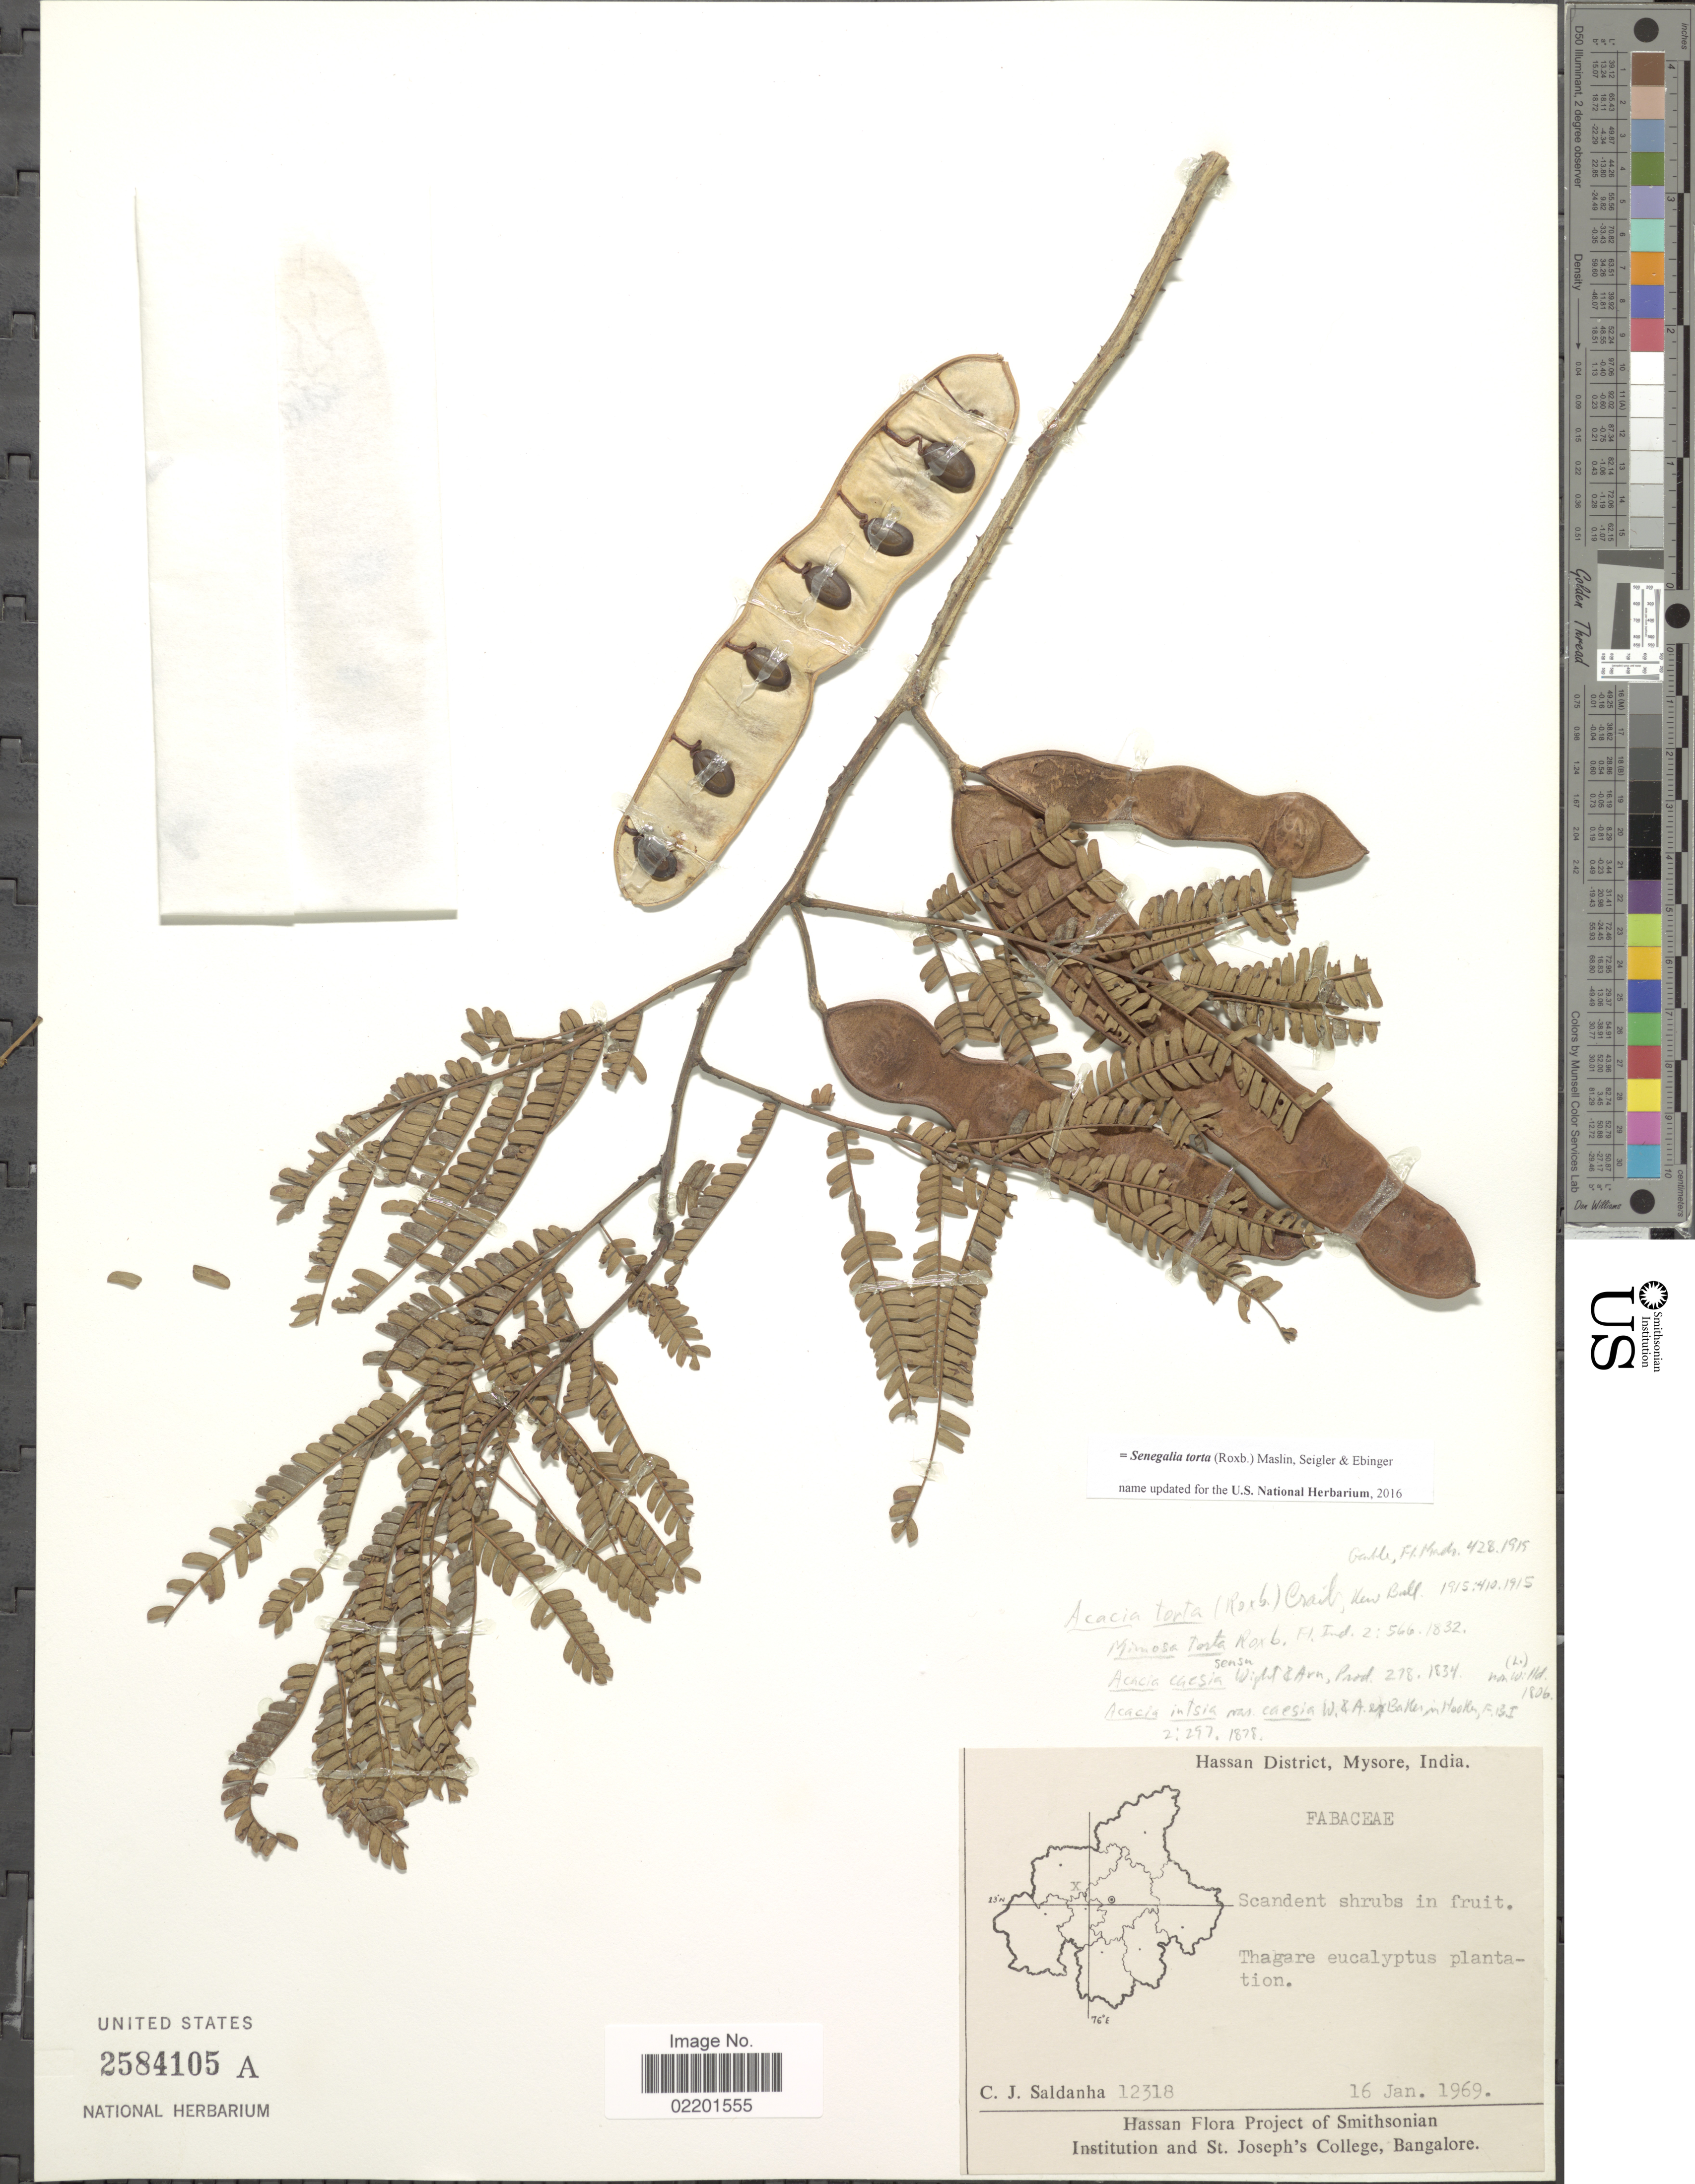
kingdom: Plantae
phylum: Tracheophyta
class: Magnoliopsida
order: Fabales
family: Fabaceae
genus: Senegalia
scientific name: Senegalia torta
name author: (Roxb.) Maslin et al.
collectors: C. J. Saldanha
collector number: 12318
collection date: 1969-01-16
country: India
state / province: Karnataka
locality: Hassan District, Mysore, India. Thagare eucalyptus plantation.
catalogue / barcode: US 2584105A